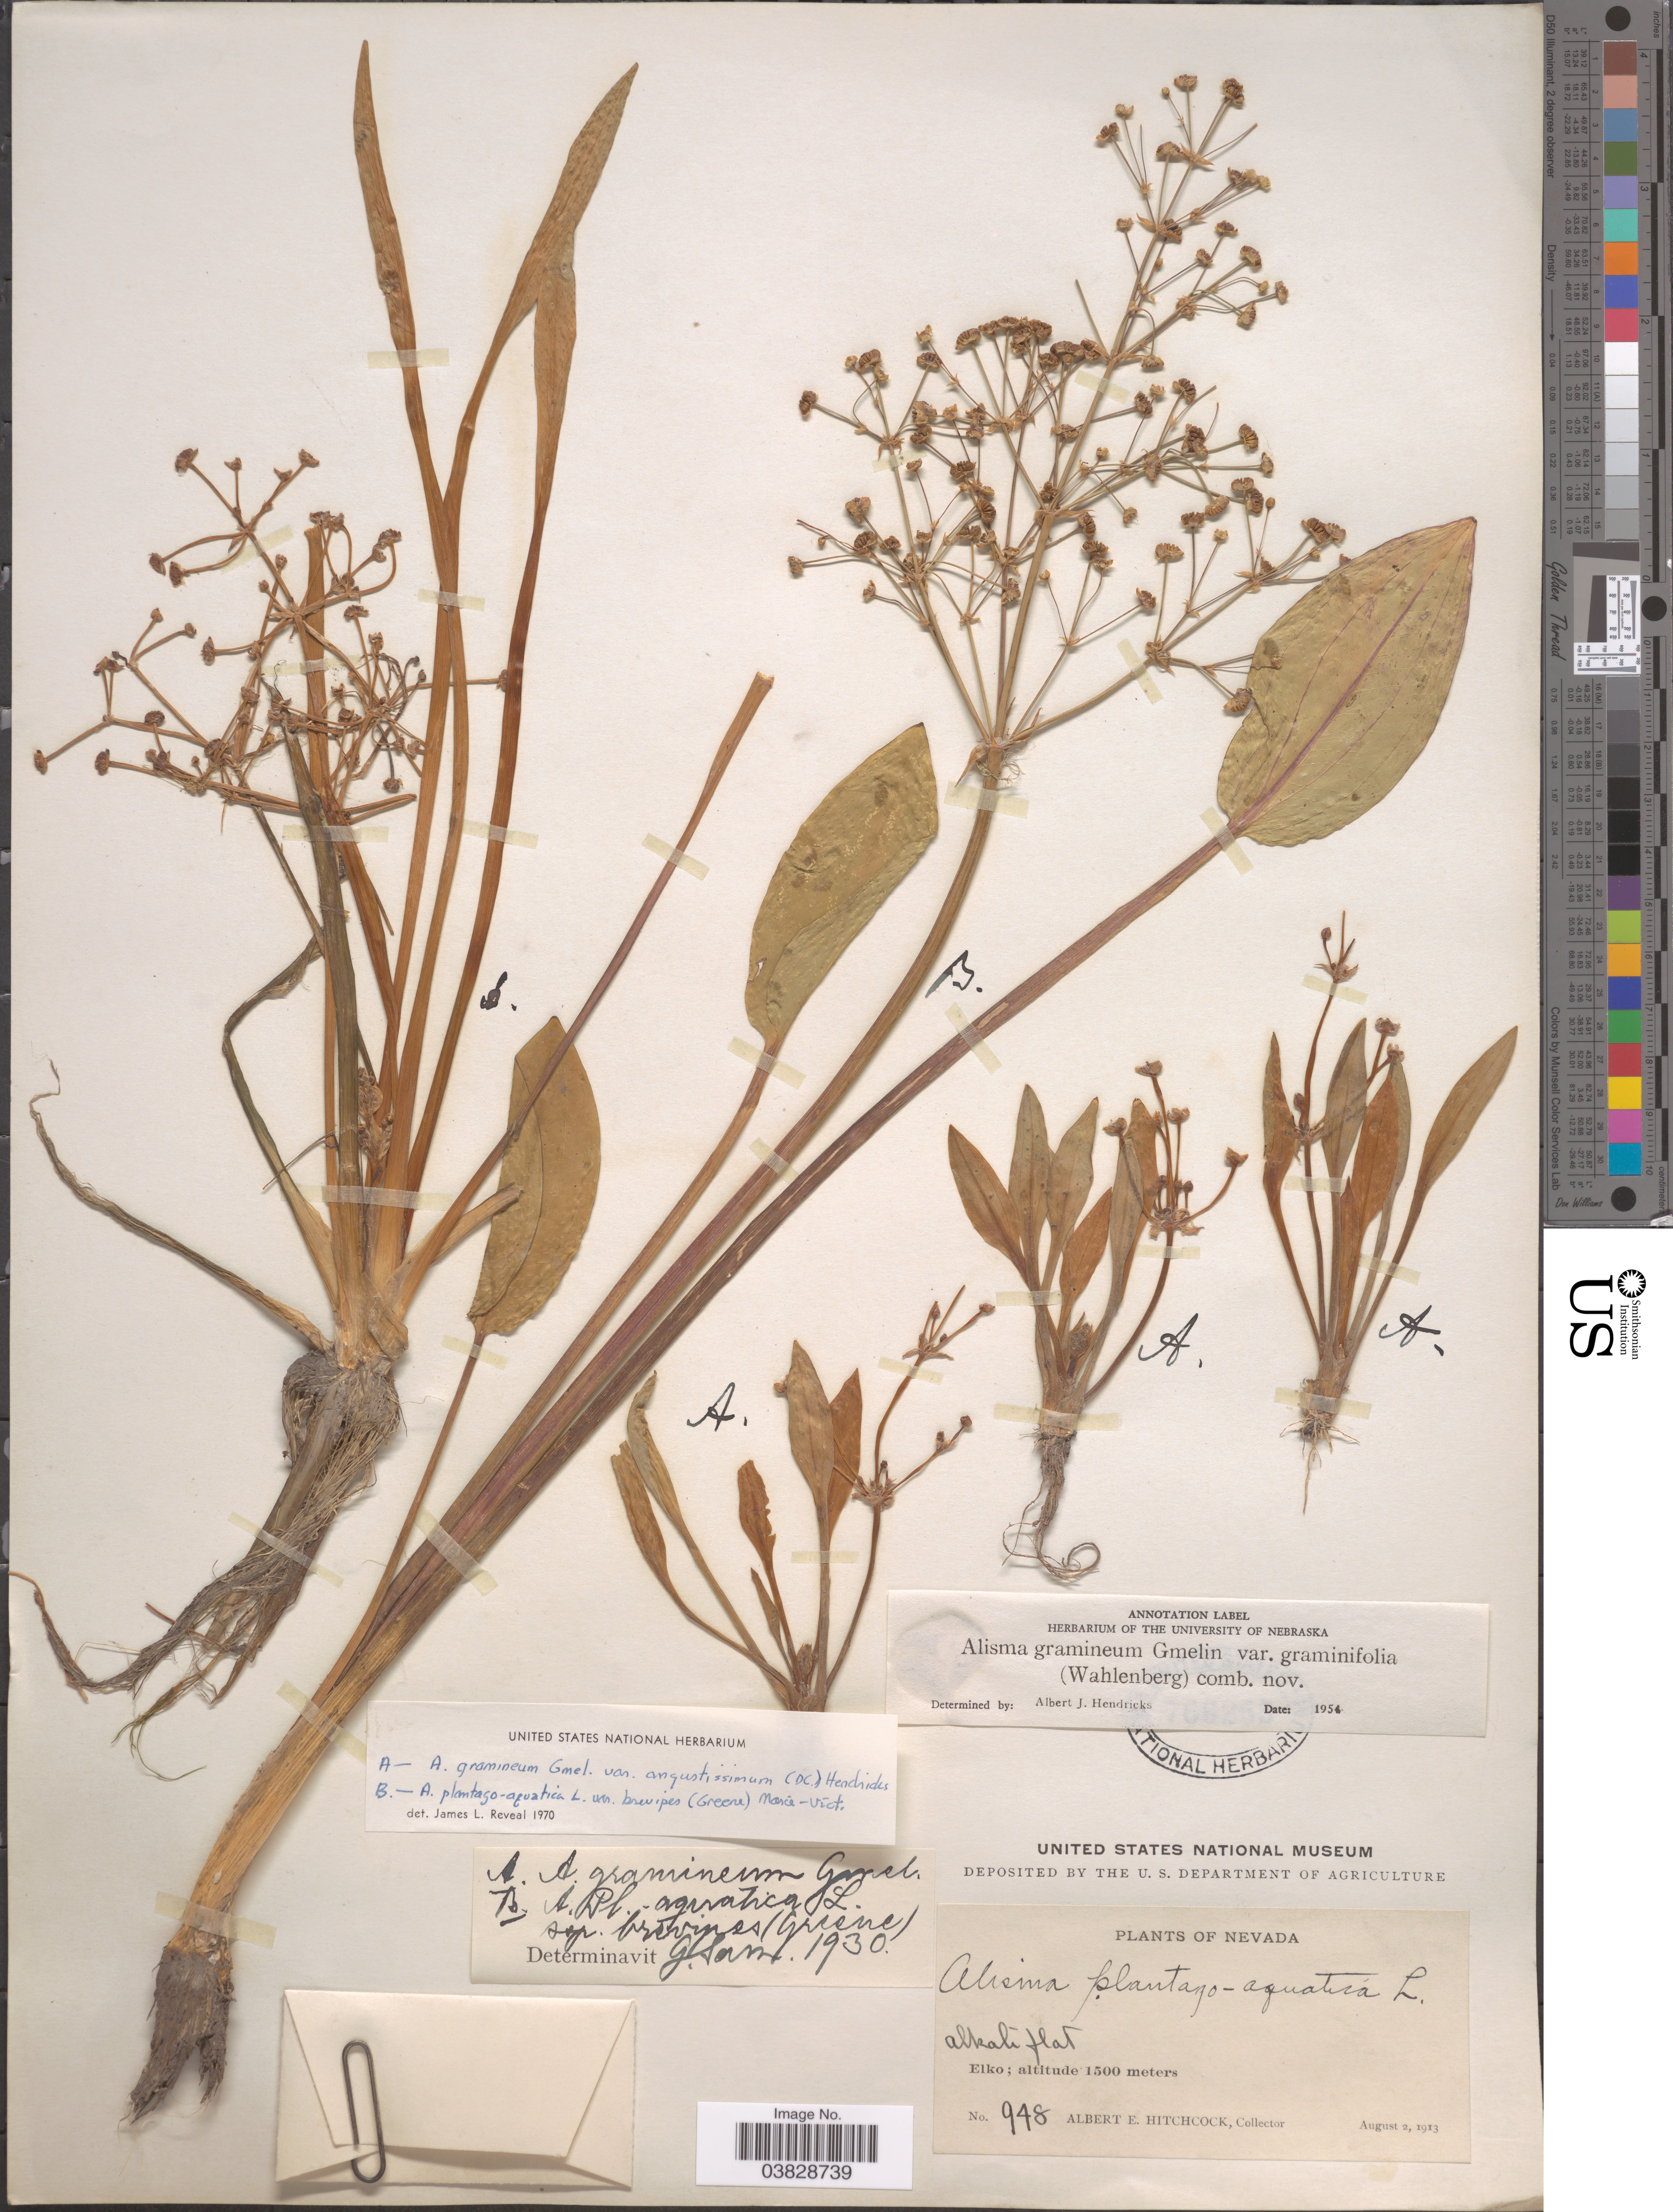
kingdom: Plantae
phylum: Tracheophyta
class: Liliopsida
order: Alismatales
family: Alismataceae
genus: Alisma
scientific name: Alisma gramineum var. graminifolia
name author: (Wahlenb.) A.J.Hendricks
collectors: A. Hitchcock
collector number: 948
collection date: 1913-08-02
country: United States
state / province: Nevada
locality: Alkali flat. Elko.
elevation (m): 1500